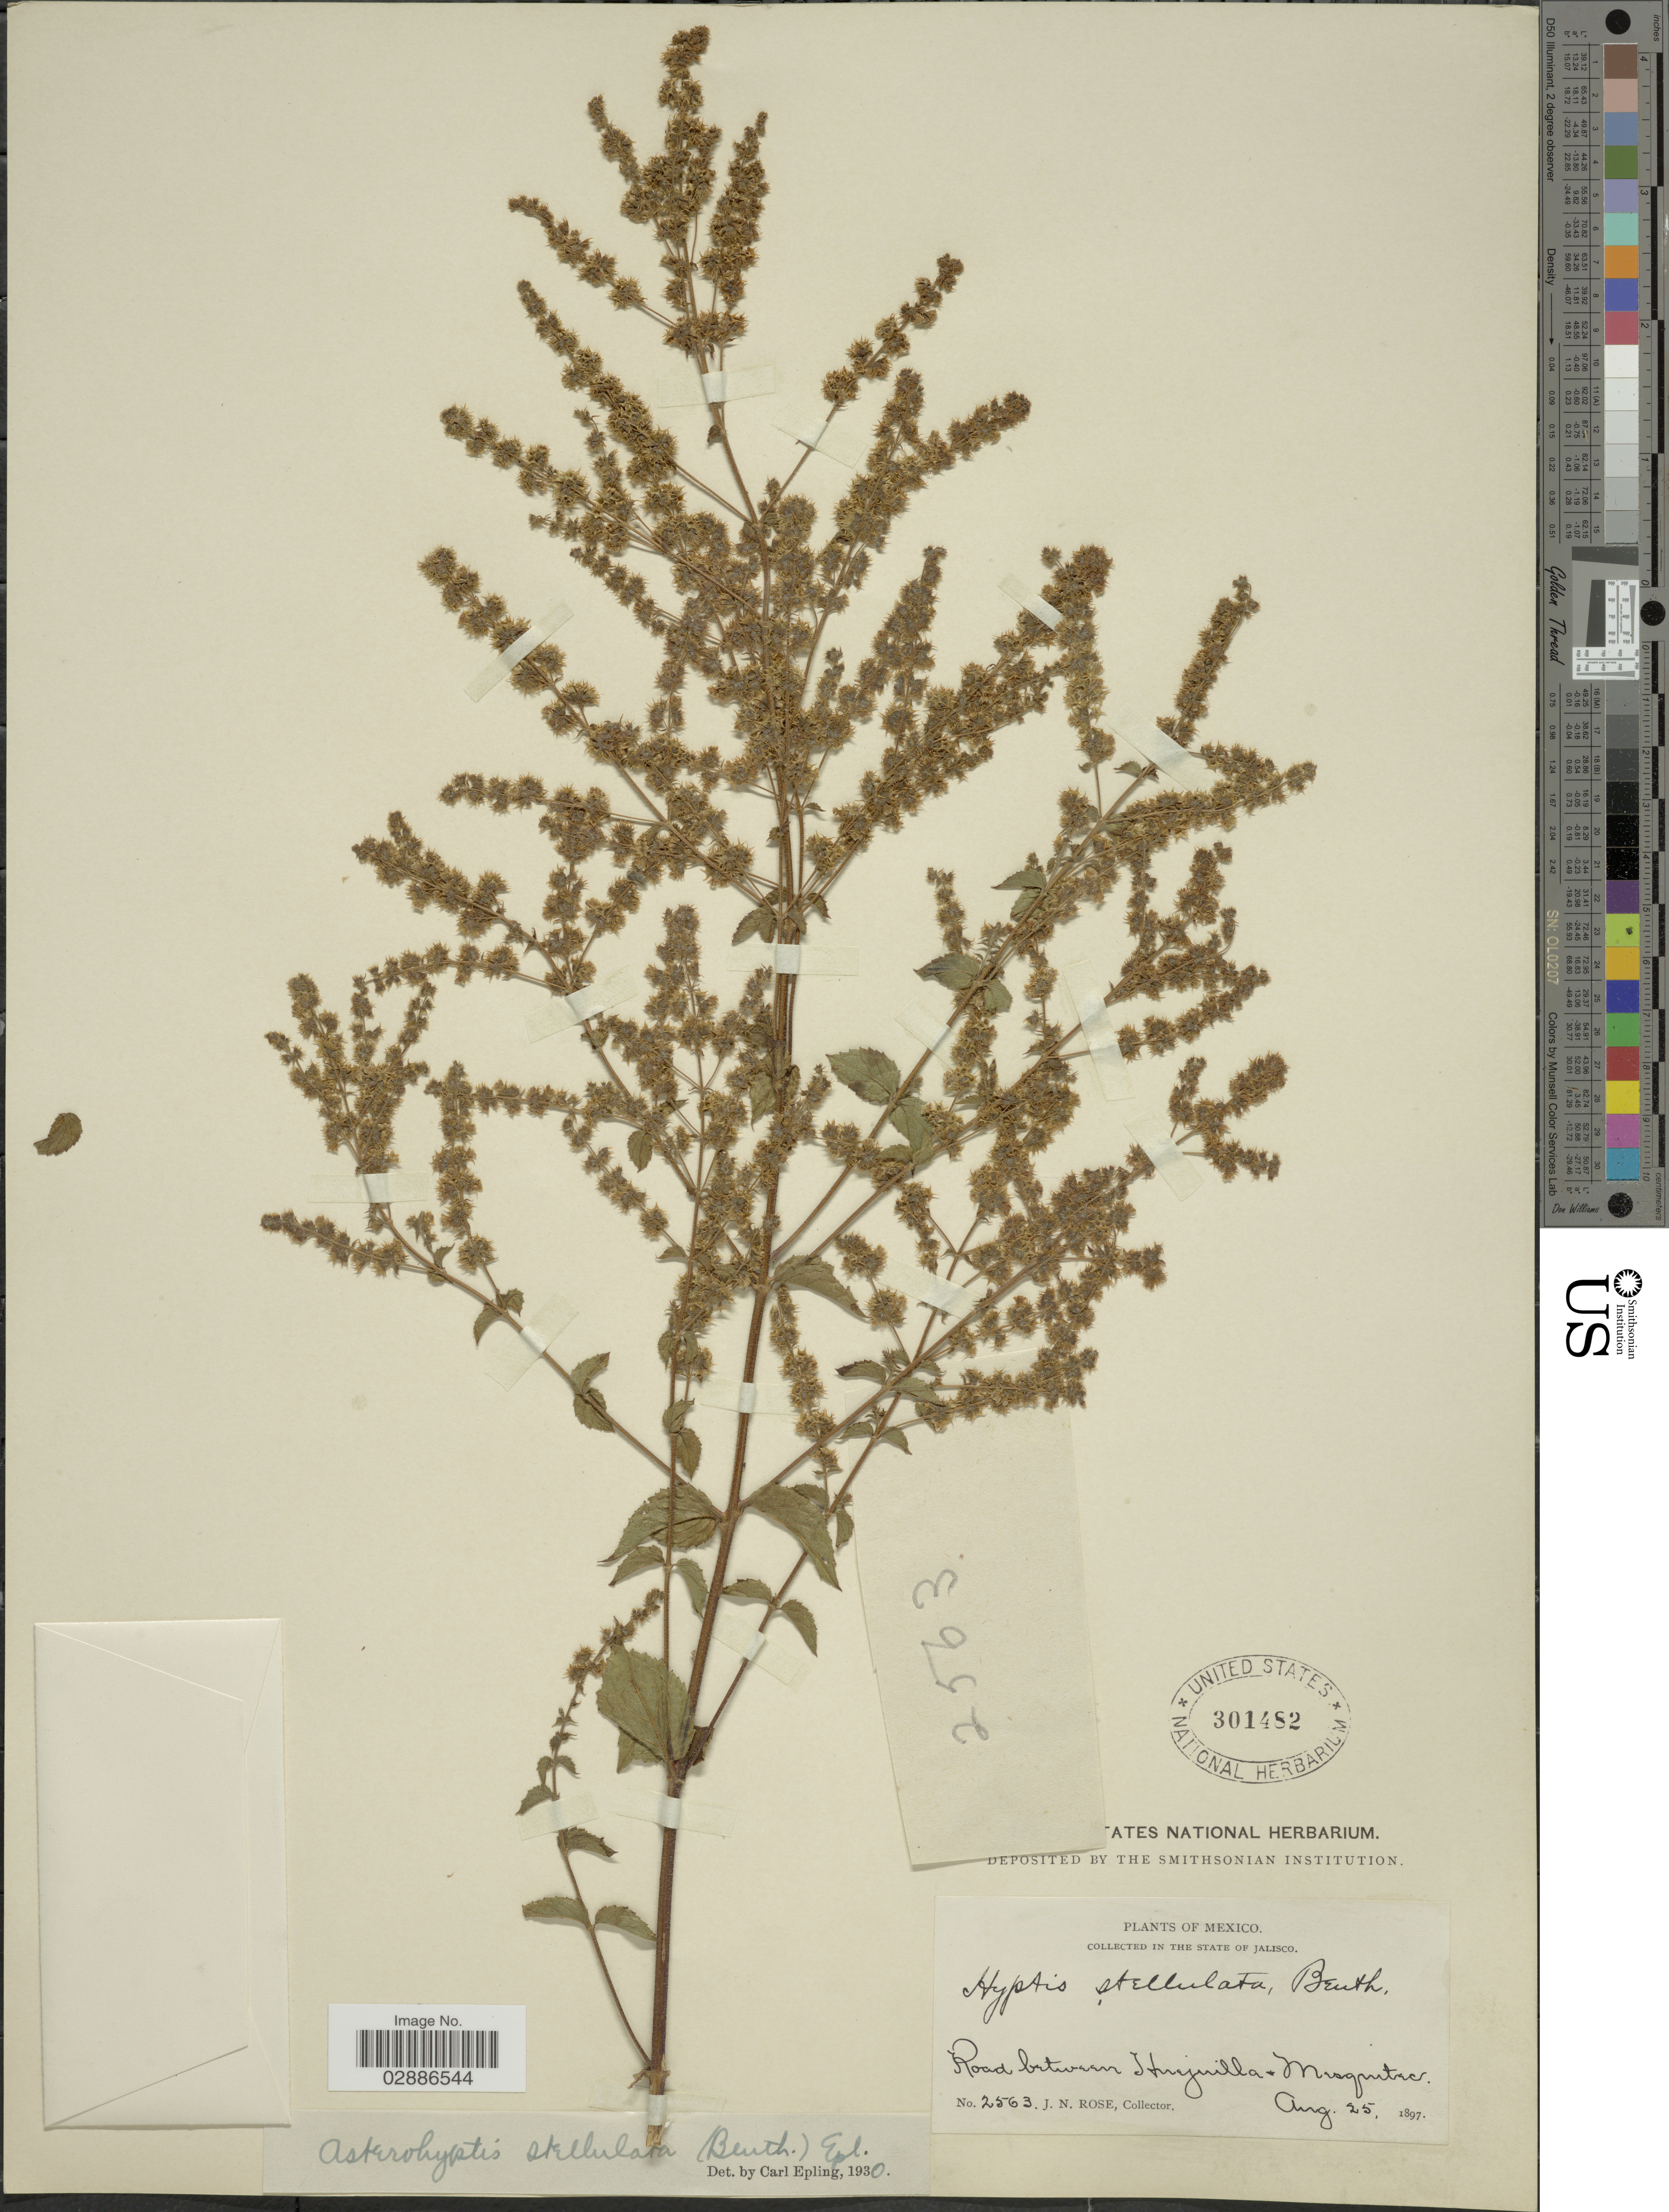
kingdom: Plantae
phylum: Tracheophyta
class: Magnoliopsida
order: Lamiales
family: Lamiaceae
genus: Asterohyptis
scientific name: Asterohyptis stellulata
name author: (Benth.) Epling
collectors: J. N. Rose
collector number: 2563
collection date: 1897-08-25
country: Mexico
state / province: Jalisco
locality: In The State of Jalisco, Road between Huejuilla & Mesquitec.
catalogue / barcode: US 301482